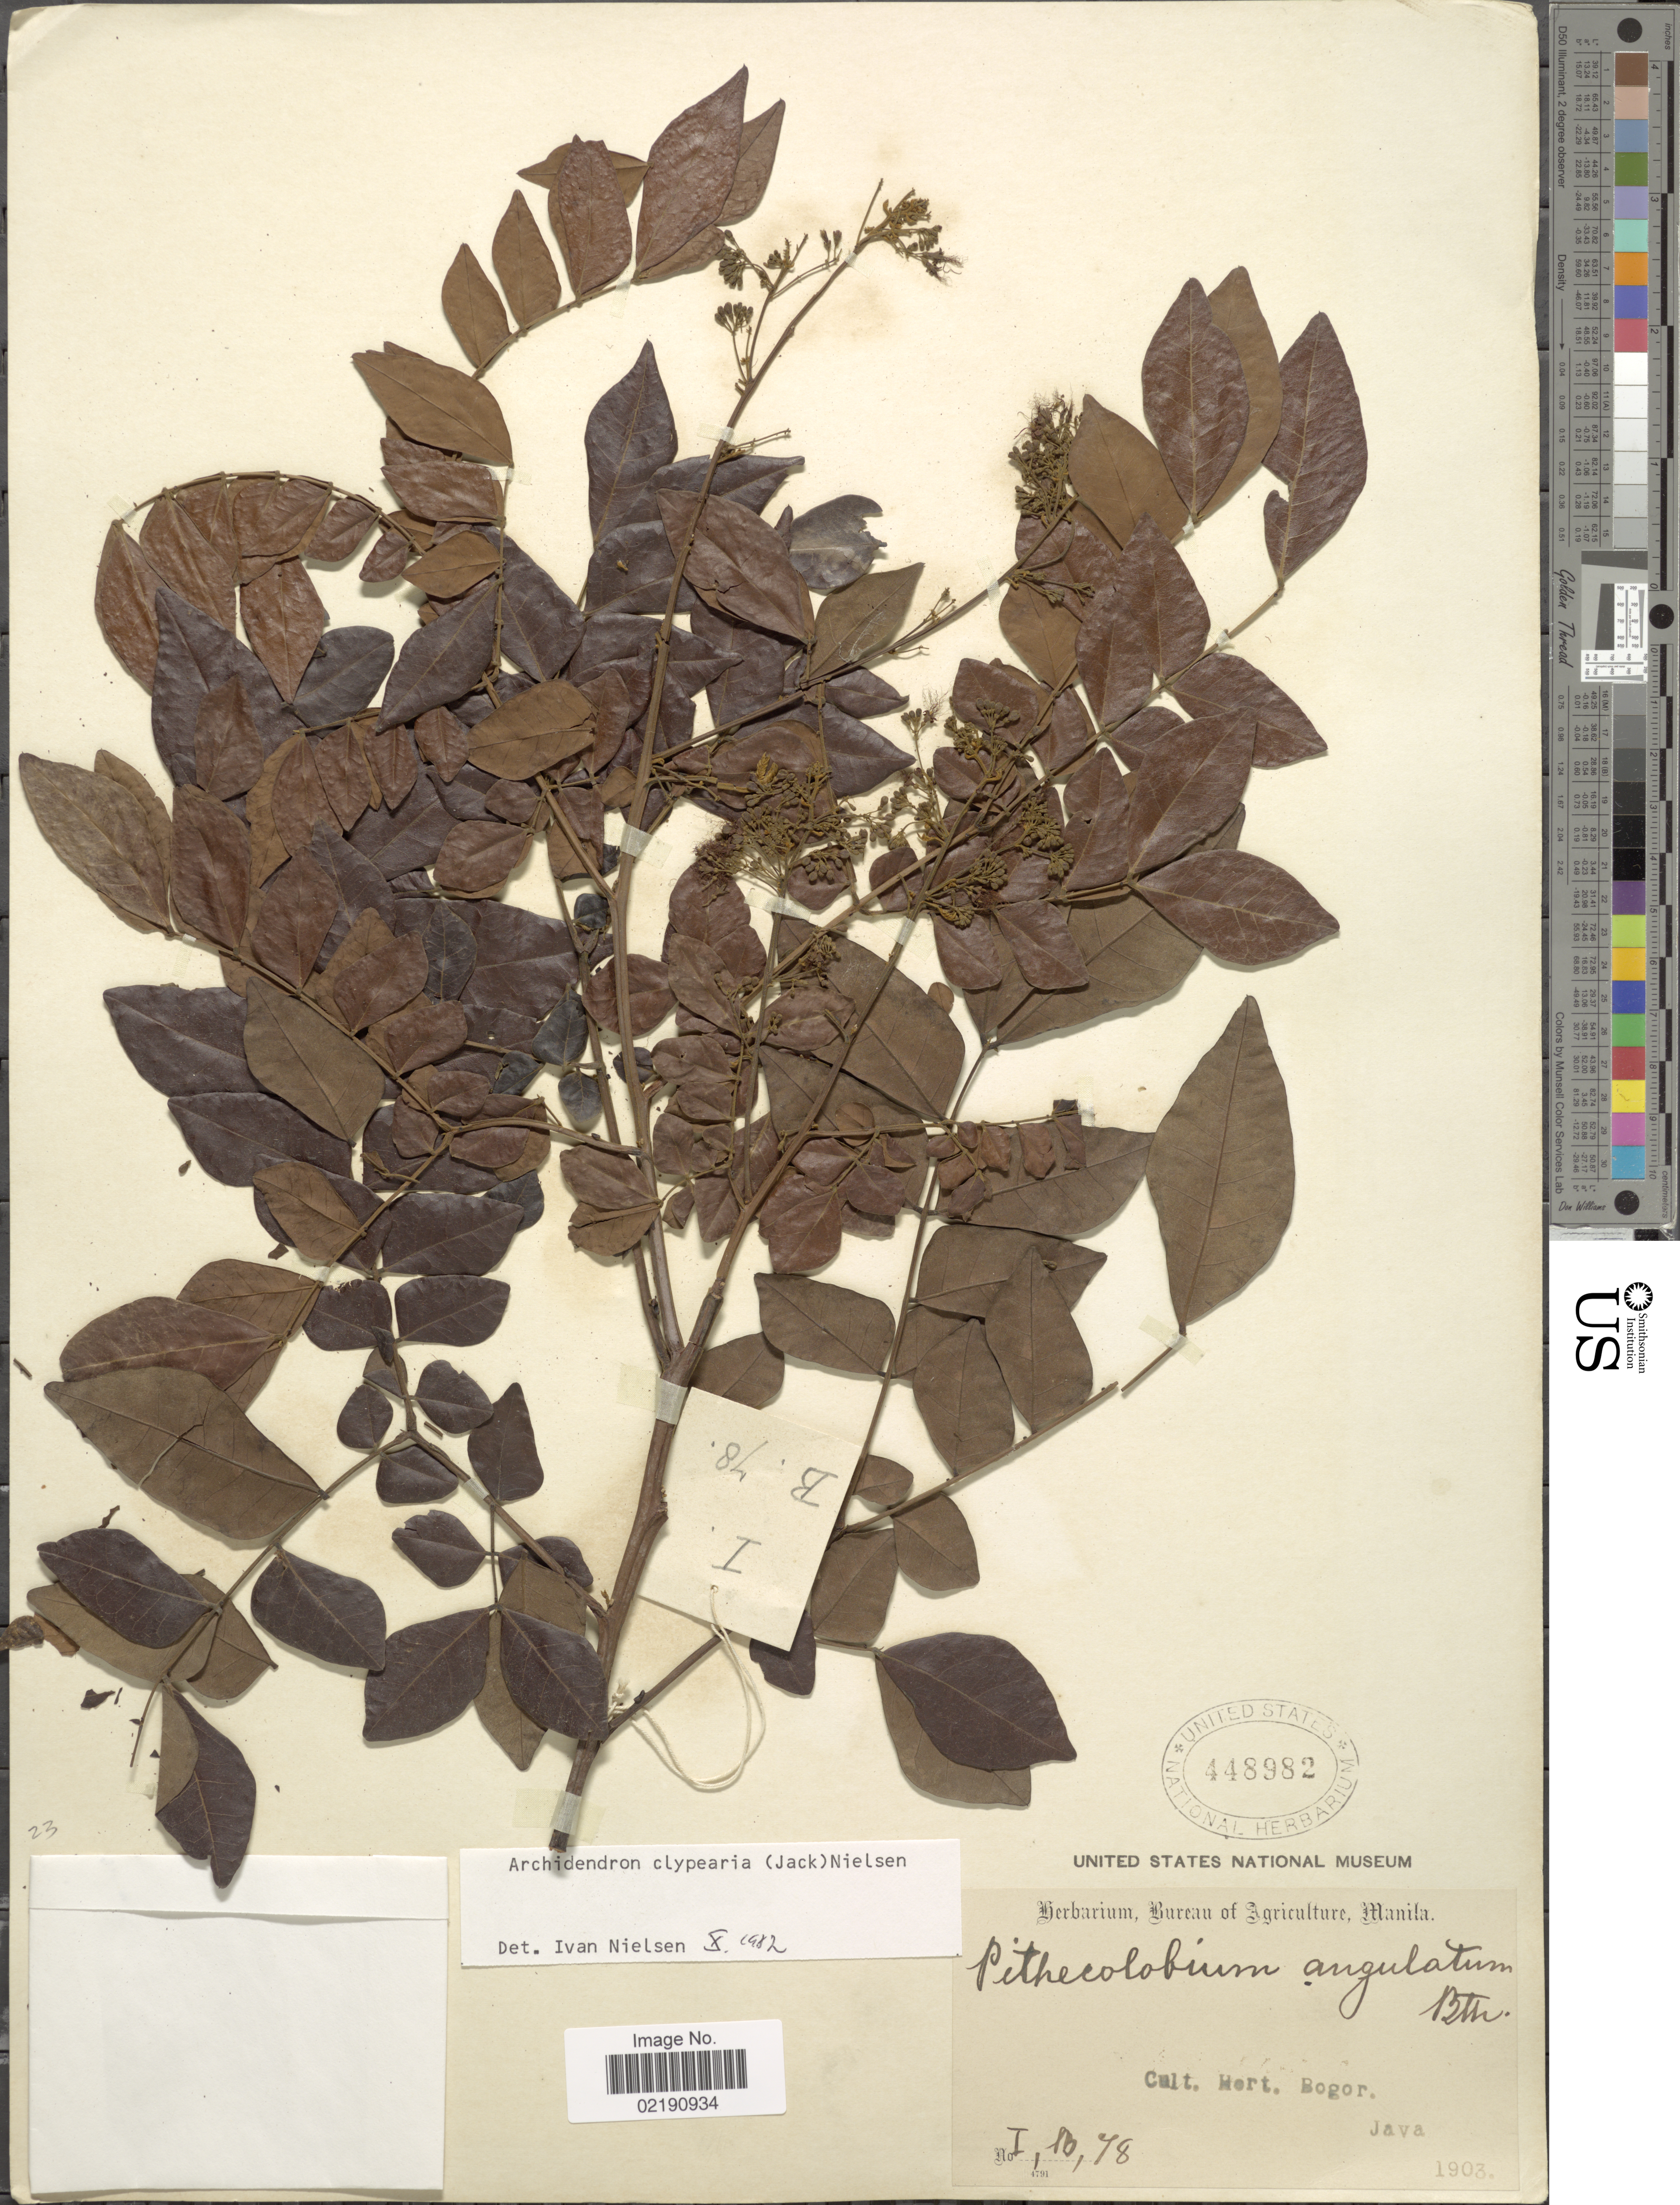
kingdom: Plantae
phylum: Tracheophyta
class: Magnoliopsida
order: Fabales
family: Fabaceae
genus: Archidendron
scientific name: Archidendron clypearia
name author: (Jack) I.C. Nielsen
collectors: ex Herb. Bur. Agric. Manila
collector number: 1B78*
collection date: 1903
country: Indonesia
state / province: Java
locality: Hort. Bogor.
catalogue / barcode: US 448982